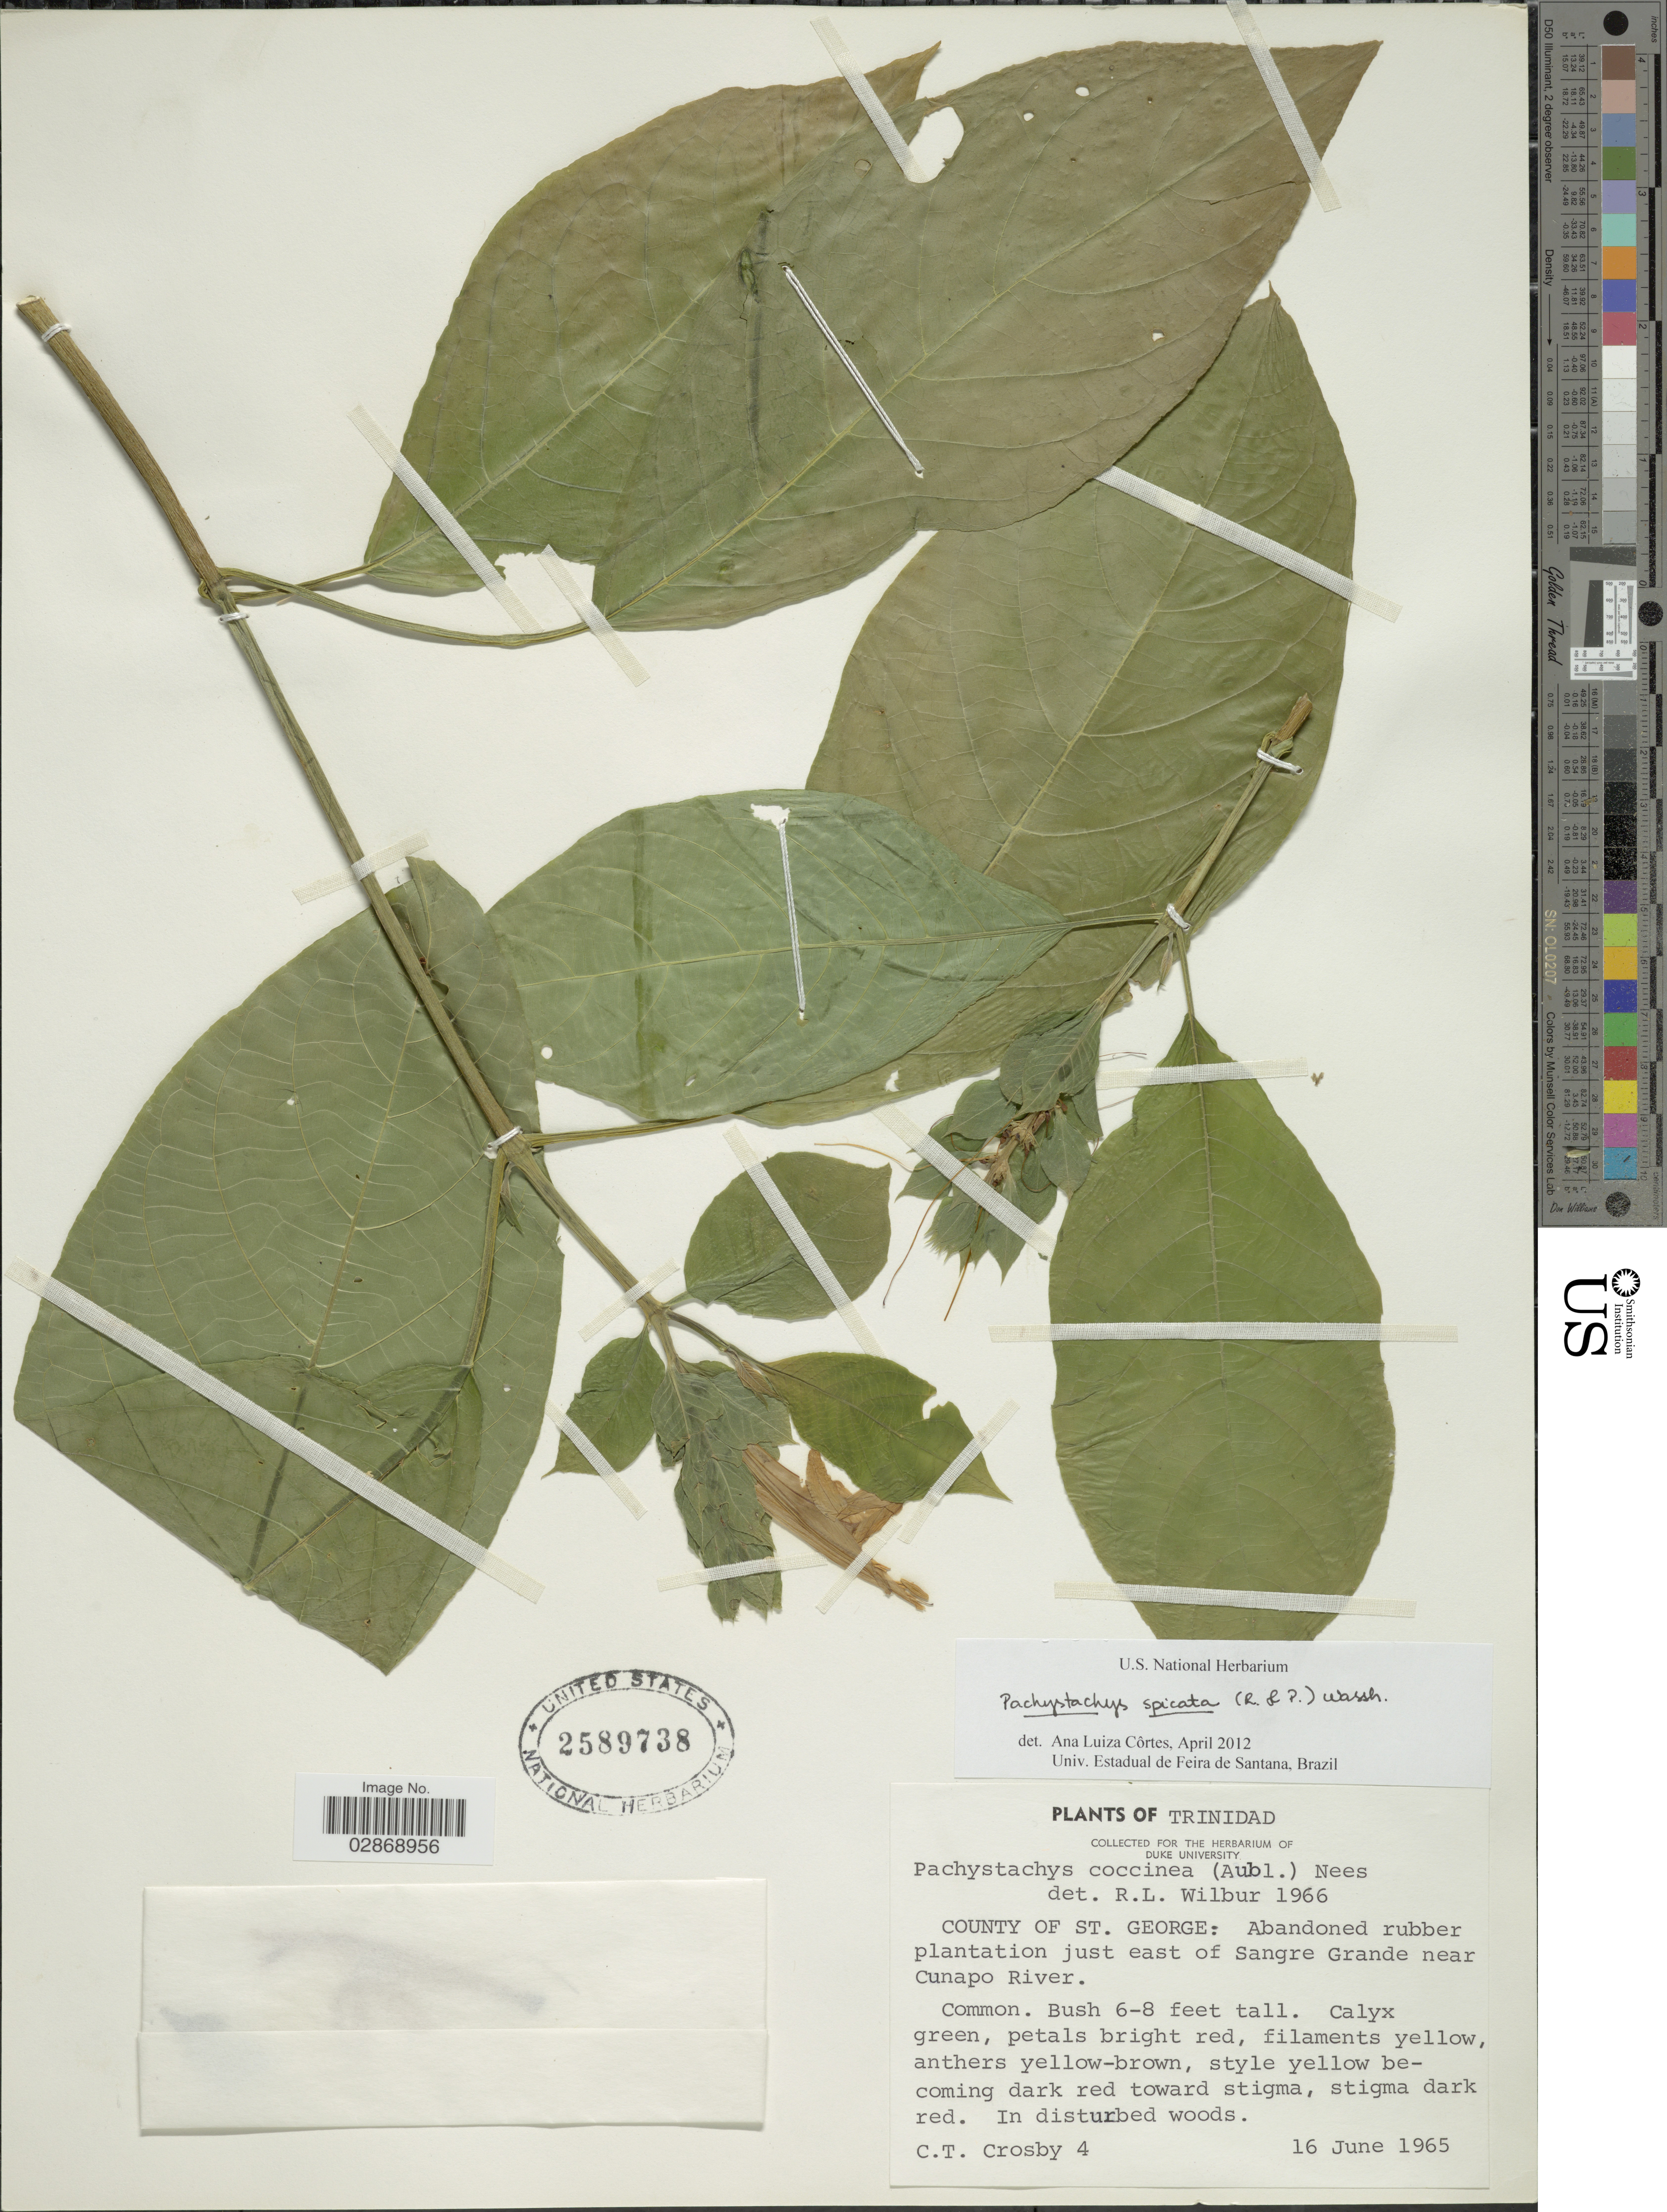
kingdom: Plantae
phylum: Tracheophyta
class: Magnoliopsida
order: Lamiales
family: Acanthaceae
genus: Pachystachys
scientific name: Pachystachys spicata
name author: (Ruiz & Pav.) Wassh.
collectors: C. Crosby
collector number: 4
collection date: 1965-06-16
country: Trinidad and Tobago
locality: Trinidad. County of St. George: Abandoned rubber plantation just east of Sangre Grande near Cunapo River.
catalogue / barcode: US 2589738